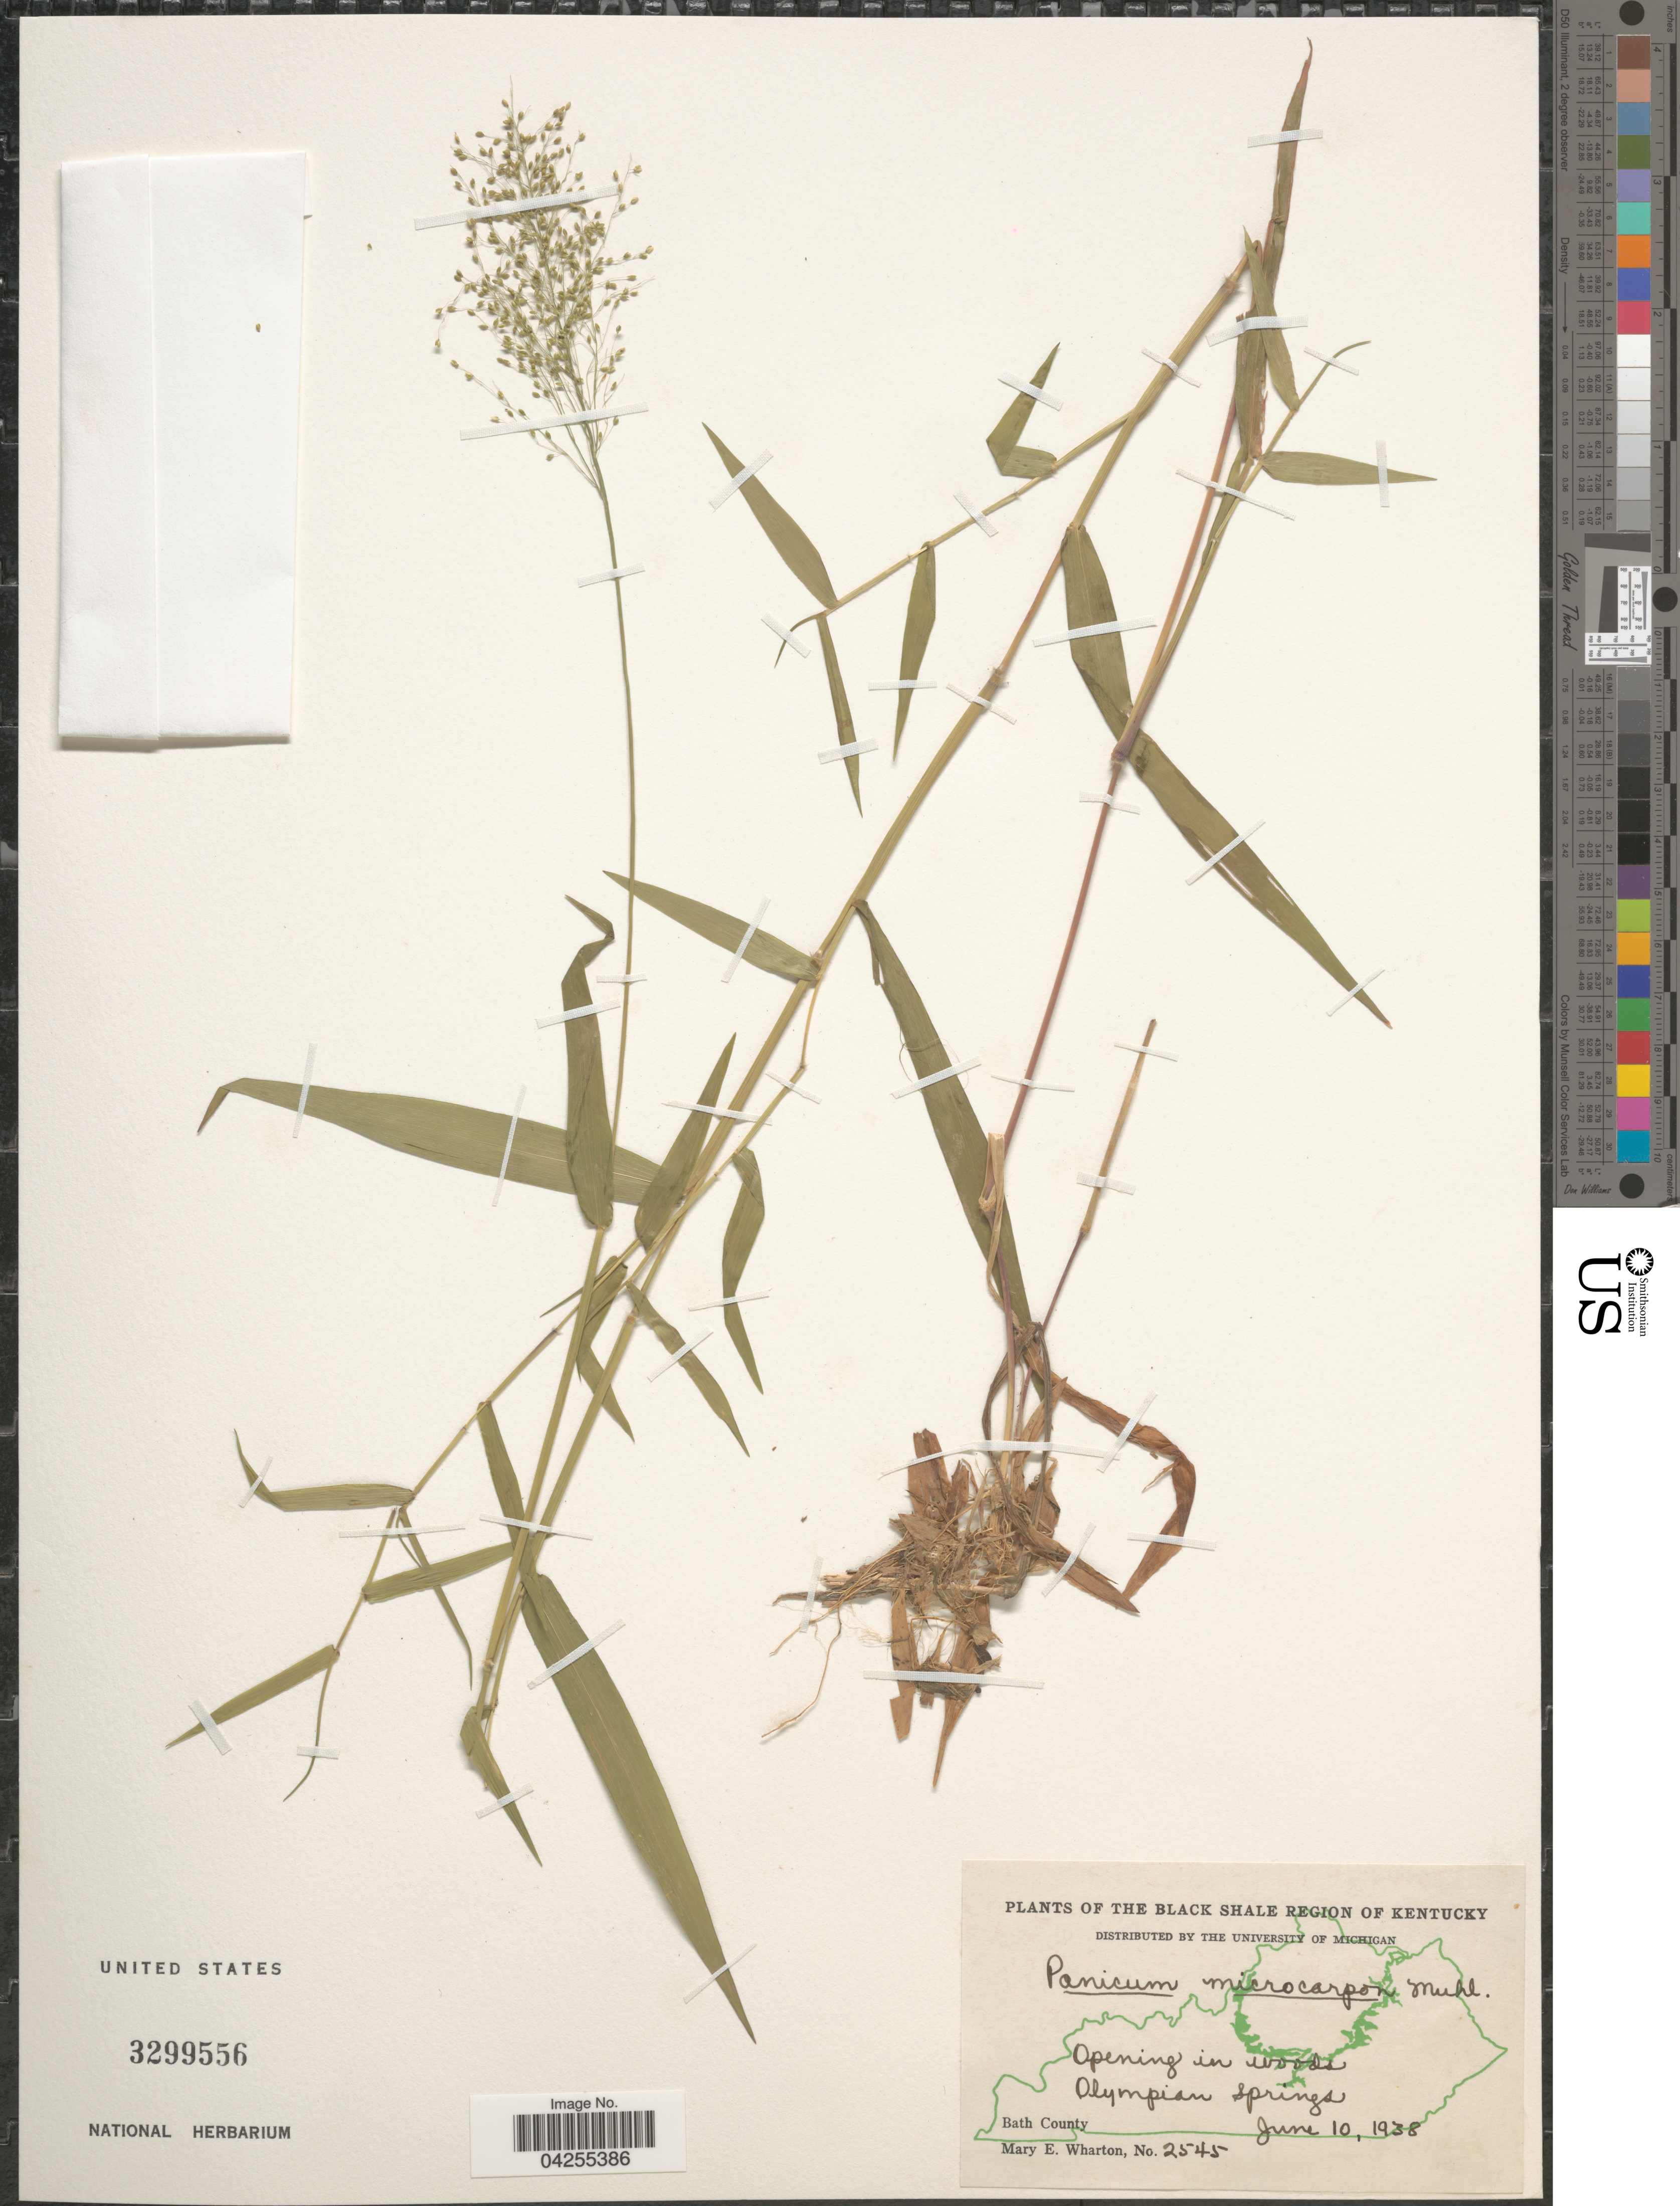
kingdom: Plantae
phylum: Tracheophyta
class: Liliopsida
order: Poales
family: Poaceae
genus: Dichanthelium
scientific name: Dichanthelium dichotomum var. dichotomum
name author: (L.) Gould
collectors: M. Wharton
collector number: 2545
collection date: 1938-06-10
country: United States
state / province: Kentucky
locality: The Black Shale Region. Olympian Springs. Bath County.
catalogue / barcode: US 3299556